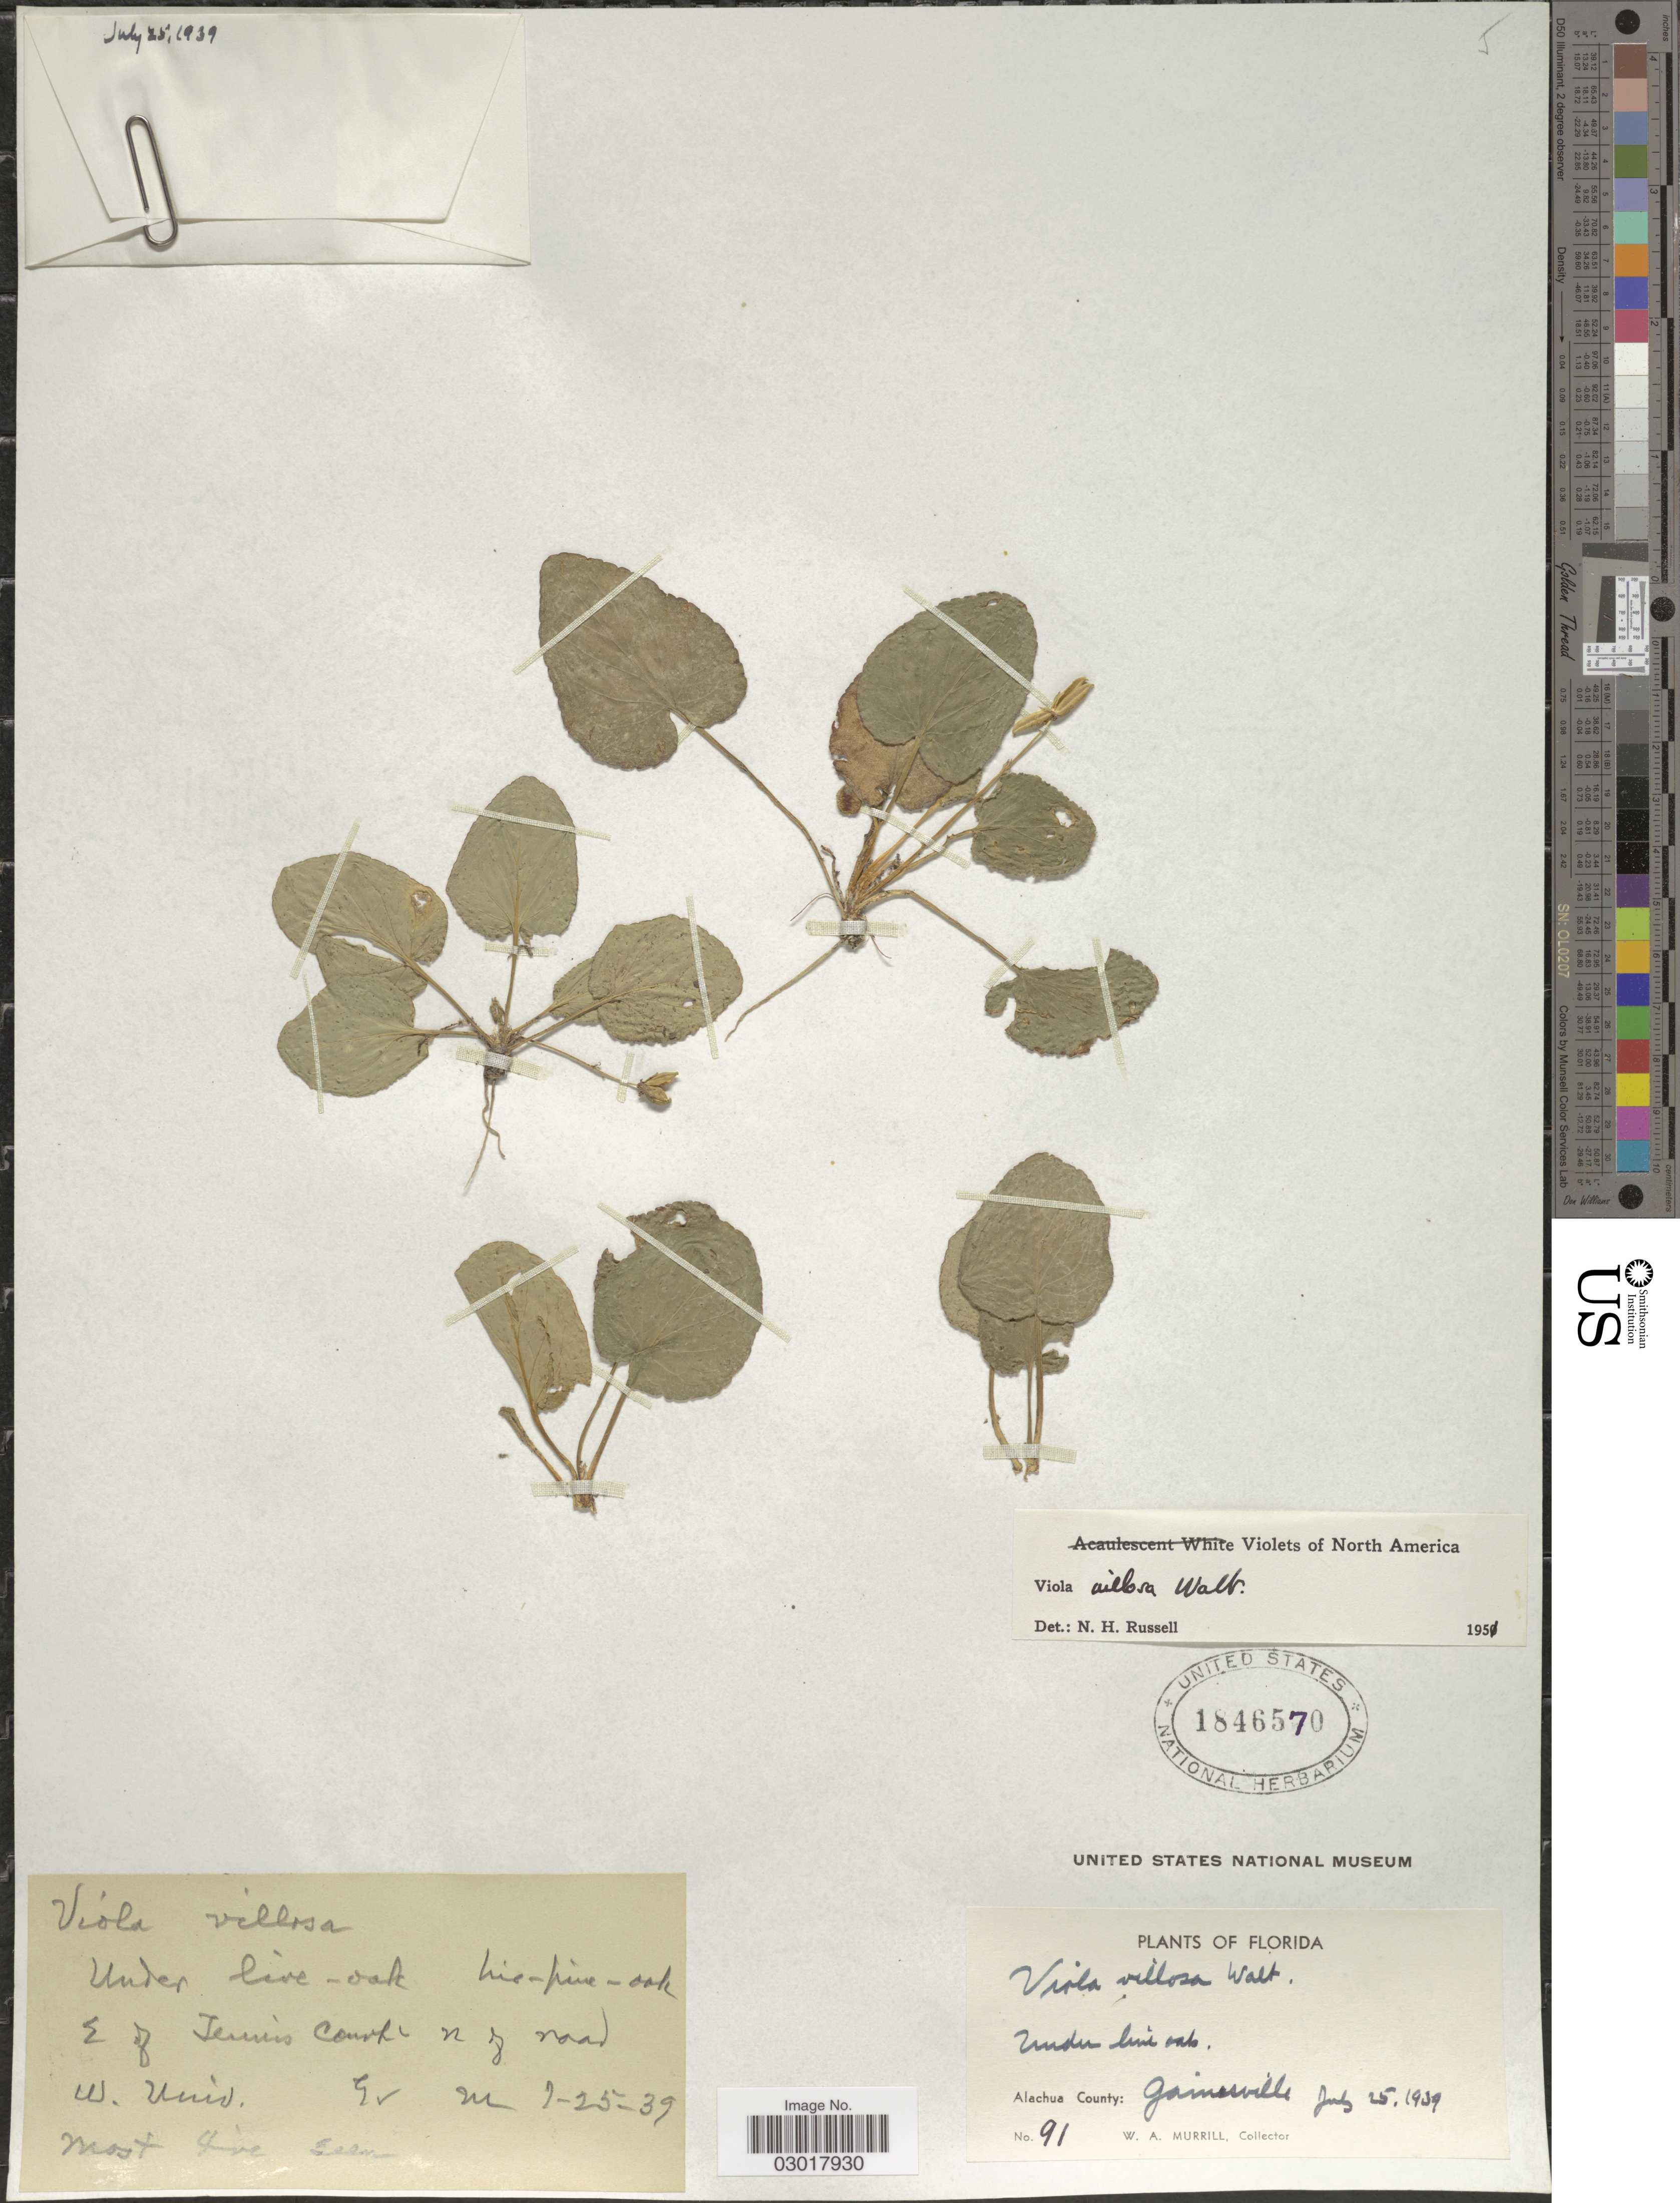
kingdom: Plantae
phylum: Tracheophyta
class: Magnoliopsida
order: Malpighiales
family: Violaceae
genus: Viola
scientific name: Viola villosa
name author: Walter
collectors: W. A. Murrill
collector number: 91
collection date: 1939-07-25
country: United States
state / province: Florida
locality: E of tennis court - N. of road, W. Univ. Alachua County: Gainesville.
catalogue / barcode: US 1846570